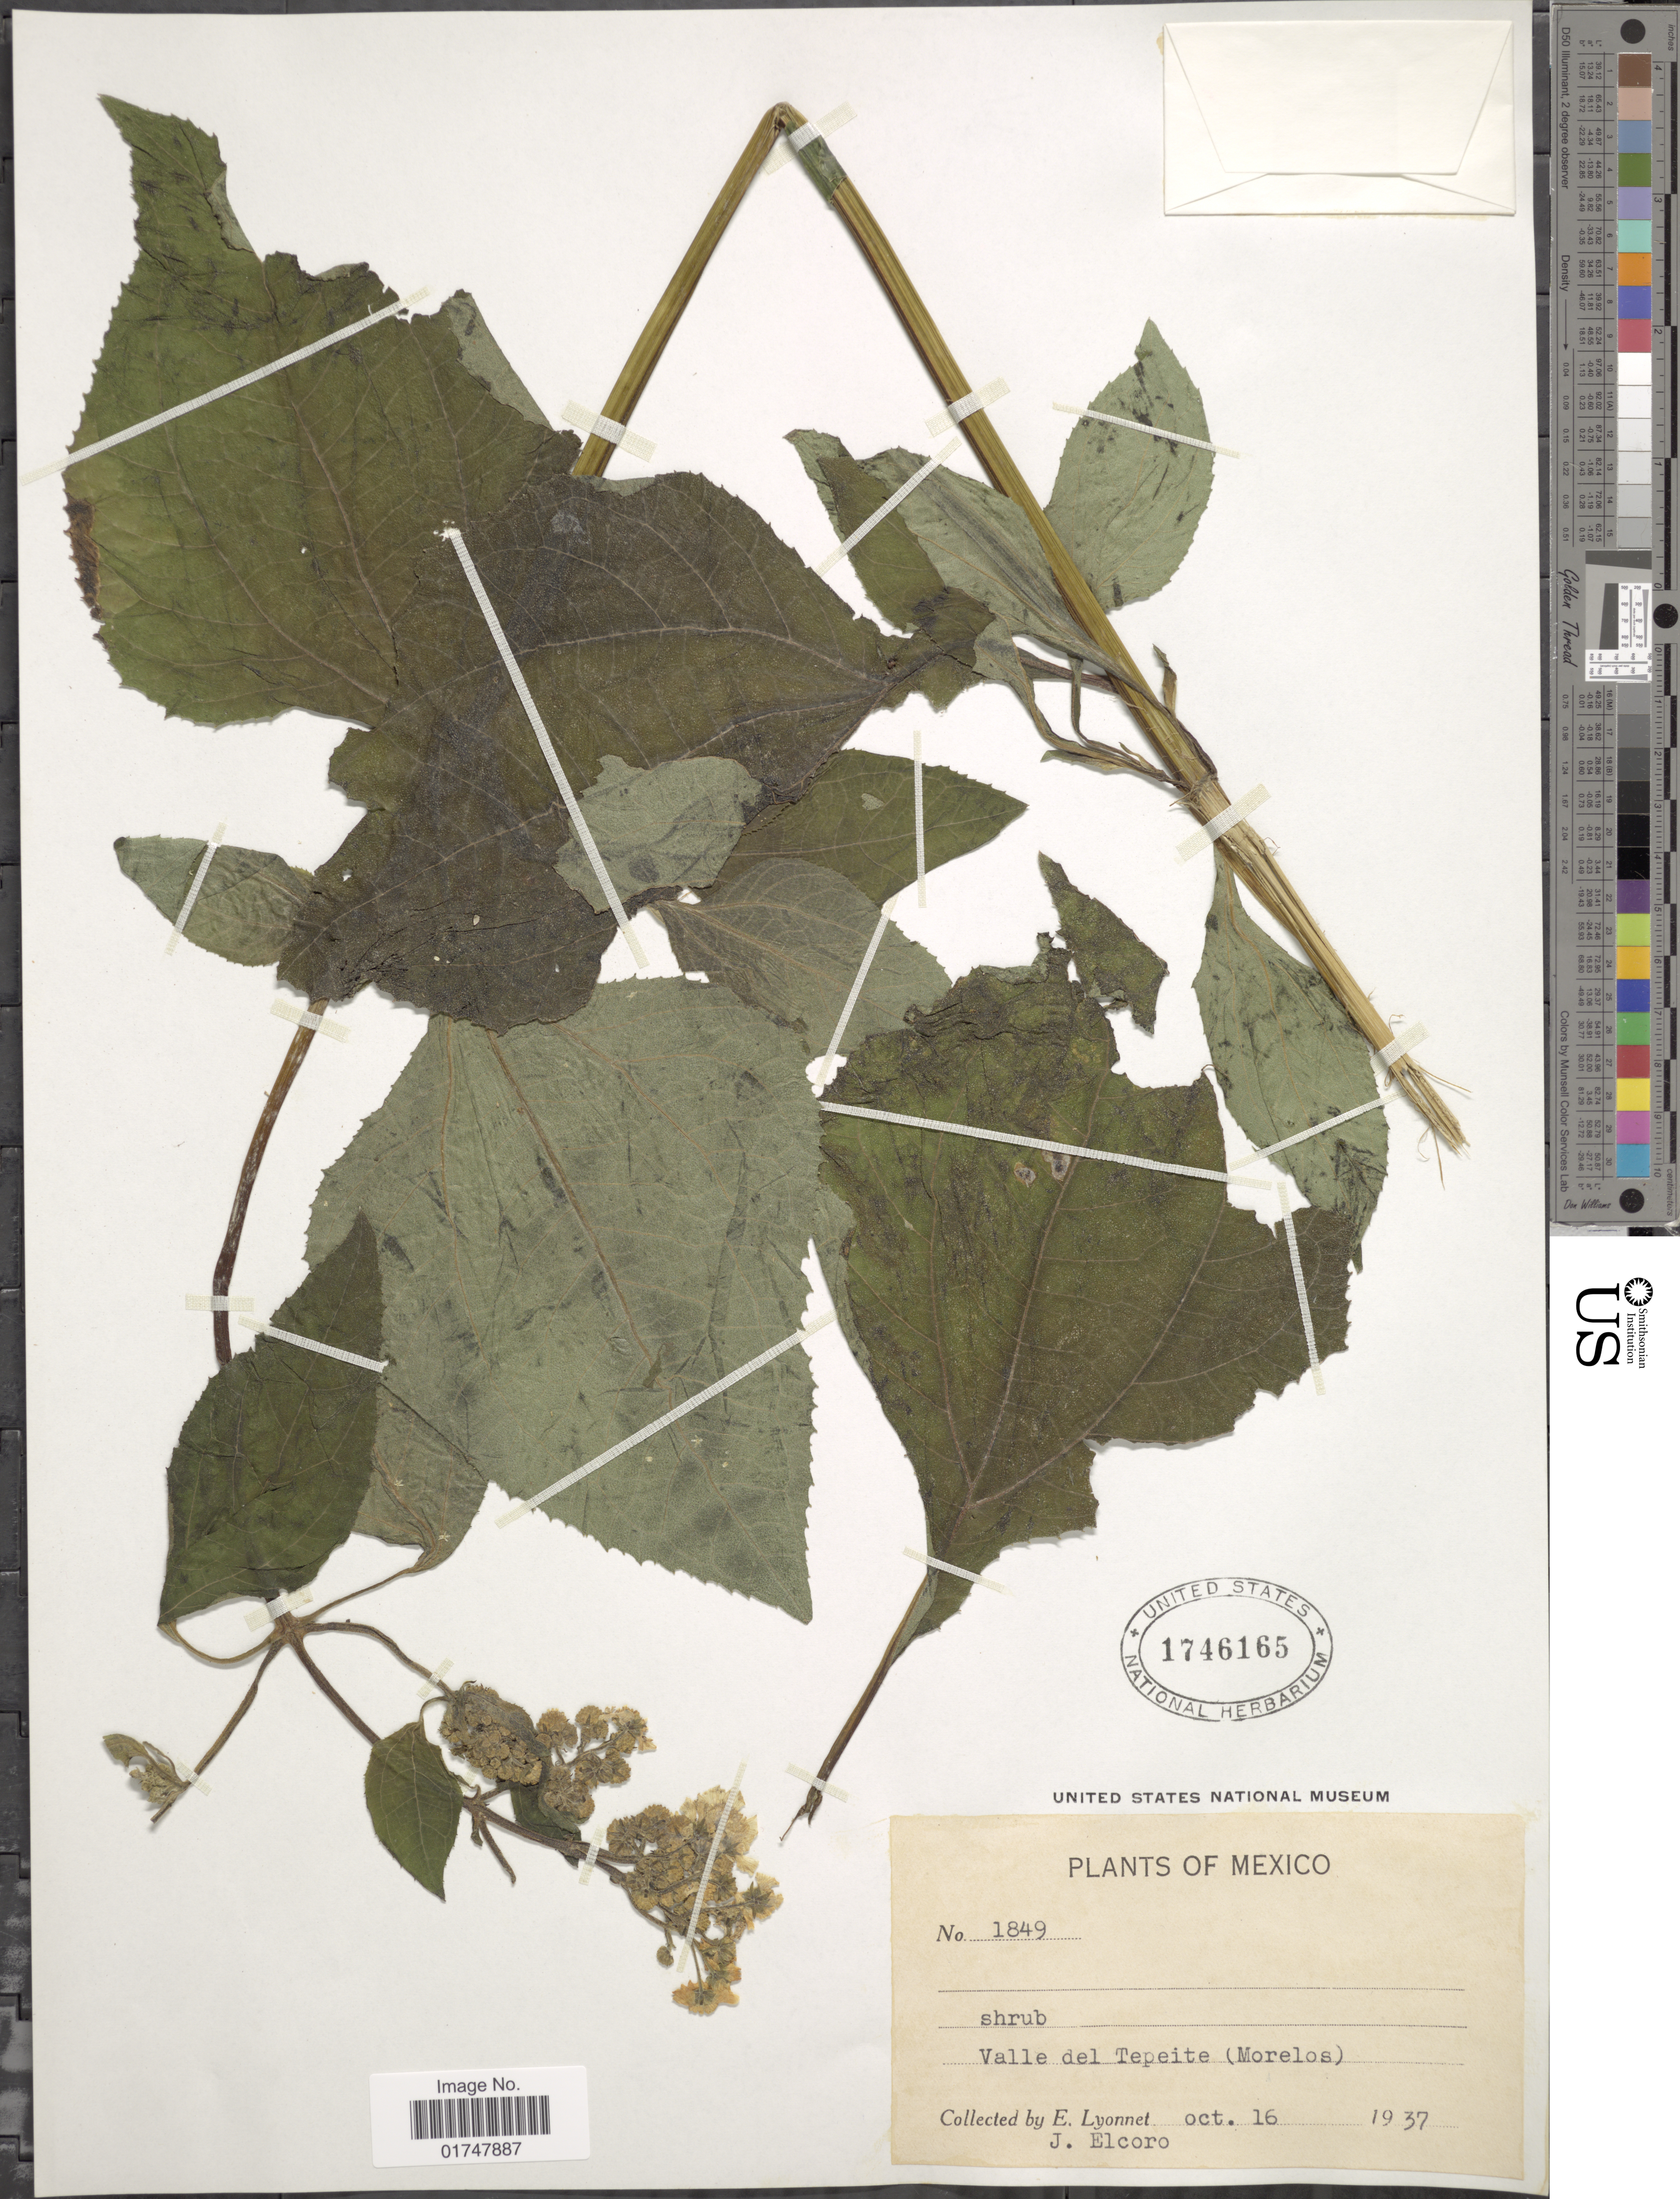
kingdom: Plantae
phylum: Tracheophyta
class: Magnoliopsida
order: Asterales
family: Asteraceae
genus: Trigonospermum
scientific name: Trigonospermum melampodioides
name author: DC.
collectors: E. Lyonnet & J. Elcoro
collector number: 1849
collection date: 1937-10-16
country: Mexico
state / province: México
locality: Valle del Tepeite ( Morelos)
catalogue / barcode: US 1746165